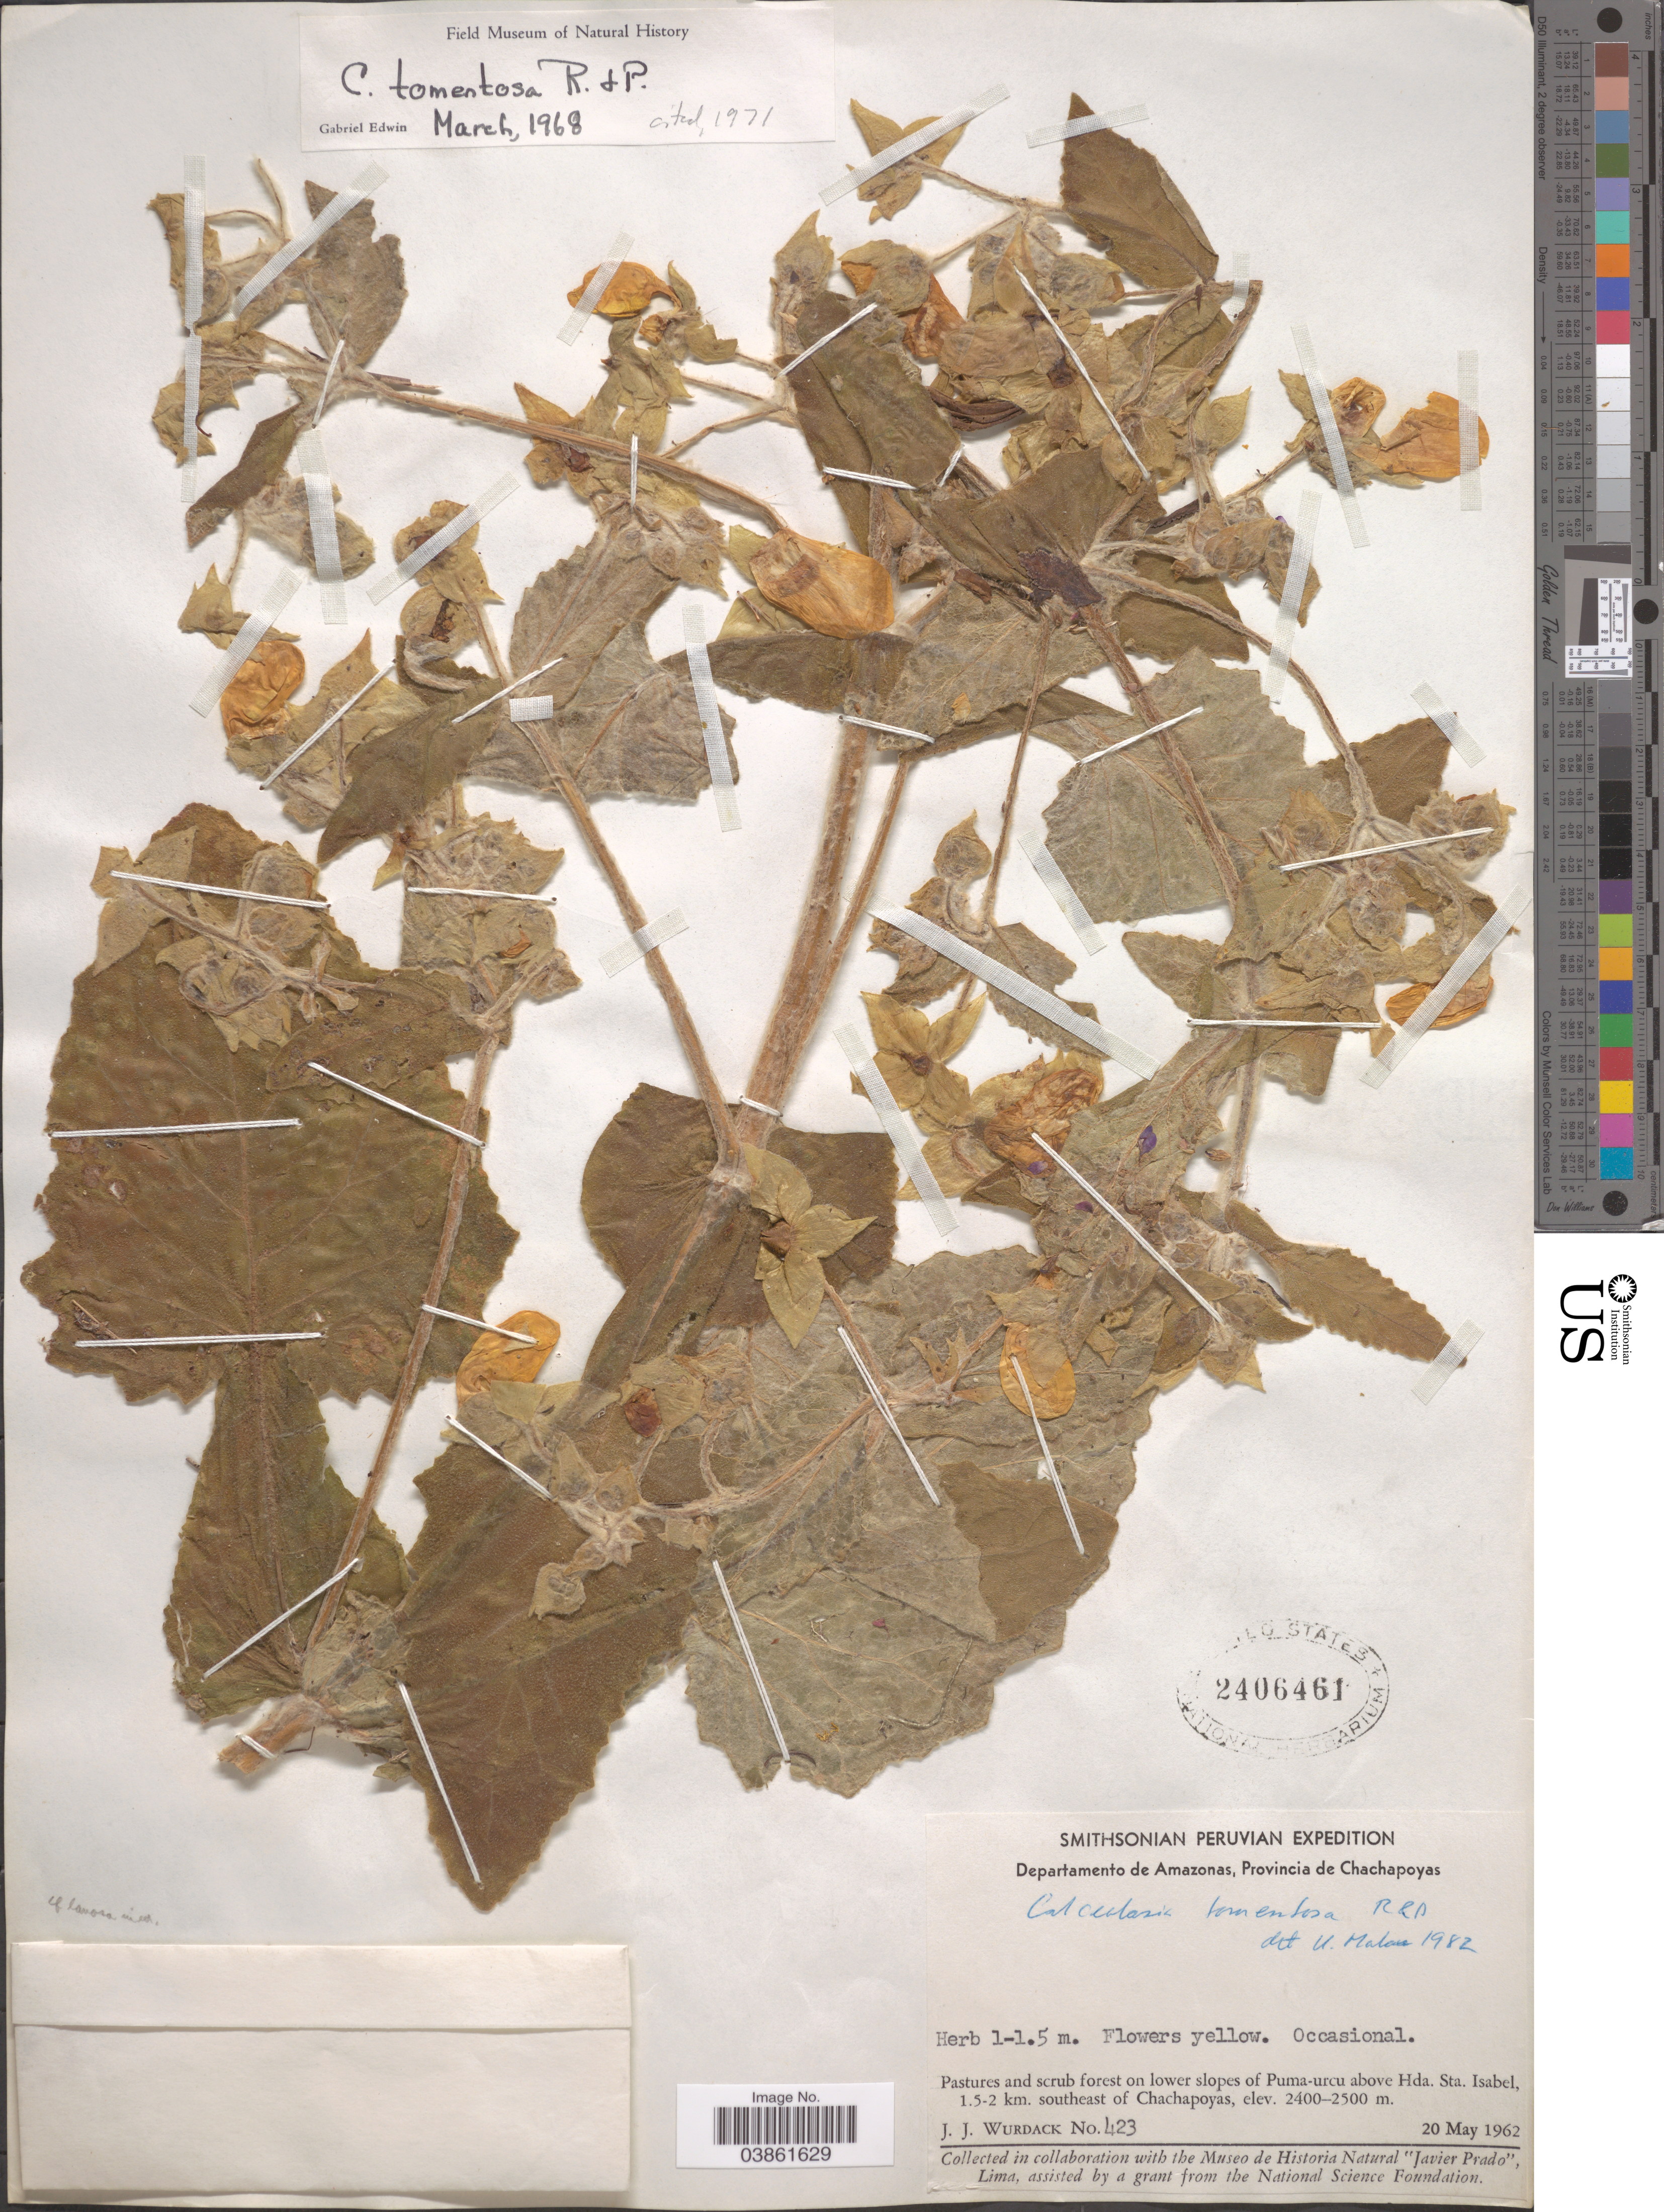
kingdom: Plantae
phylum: Tracheophyta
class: Magnoliopsida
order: Lamiales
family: Calceolariaceae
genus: Calceolaria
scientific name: Calceolaria tomentosa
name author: Ruiz & Pav.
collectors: J. J. Wurdack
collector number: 423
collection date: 1962-05-20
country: Peru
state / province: Amazonas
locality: Departamento de Amazonas, Provincia de Chachapoyas. On lower slopes of Puma-urcu above Hda. Sta. Isabel, 1.5-2 km. southeast of Chachapoyas.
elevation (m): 2400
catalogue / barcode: US 2406461